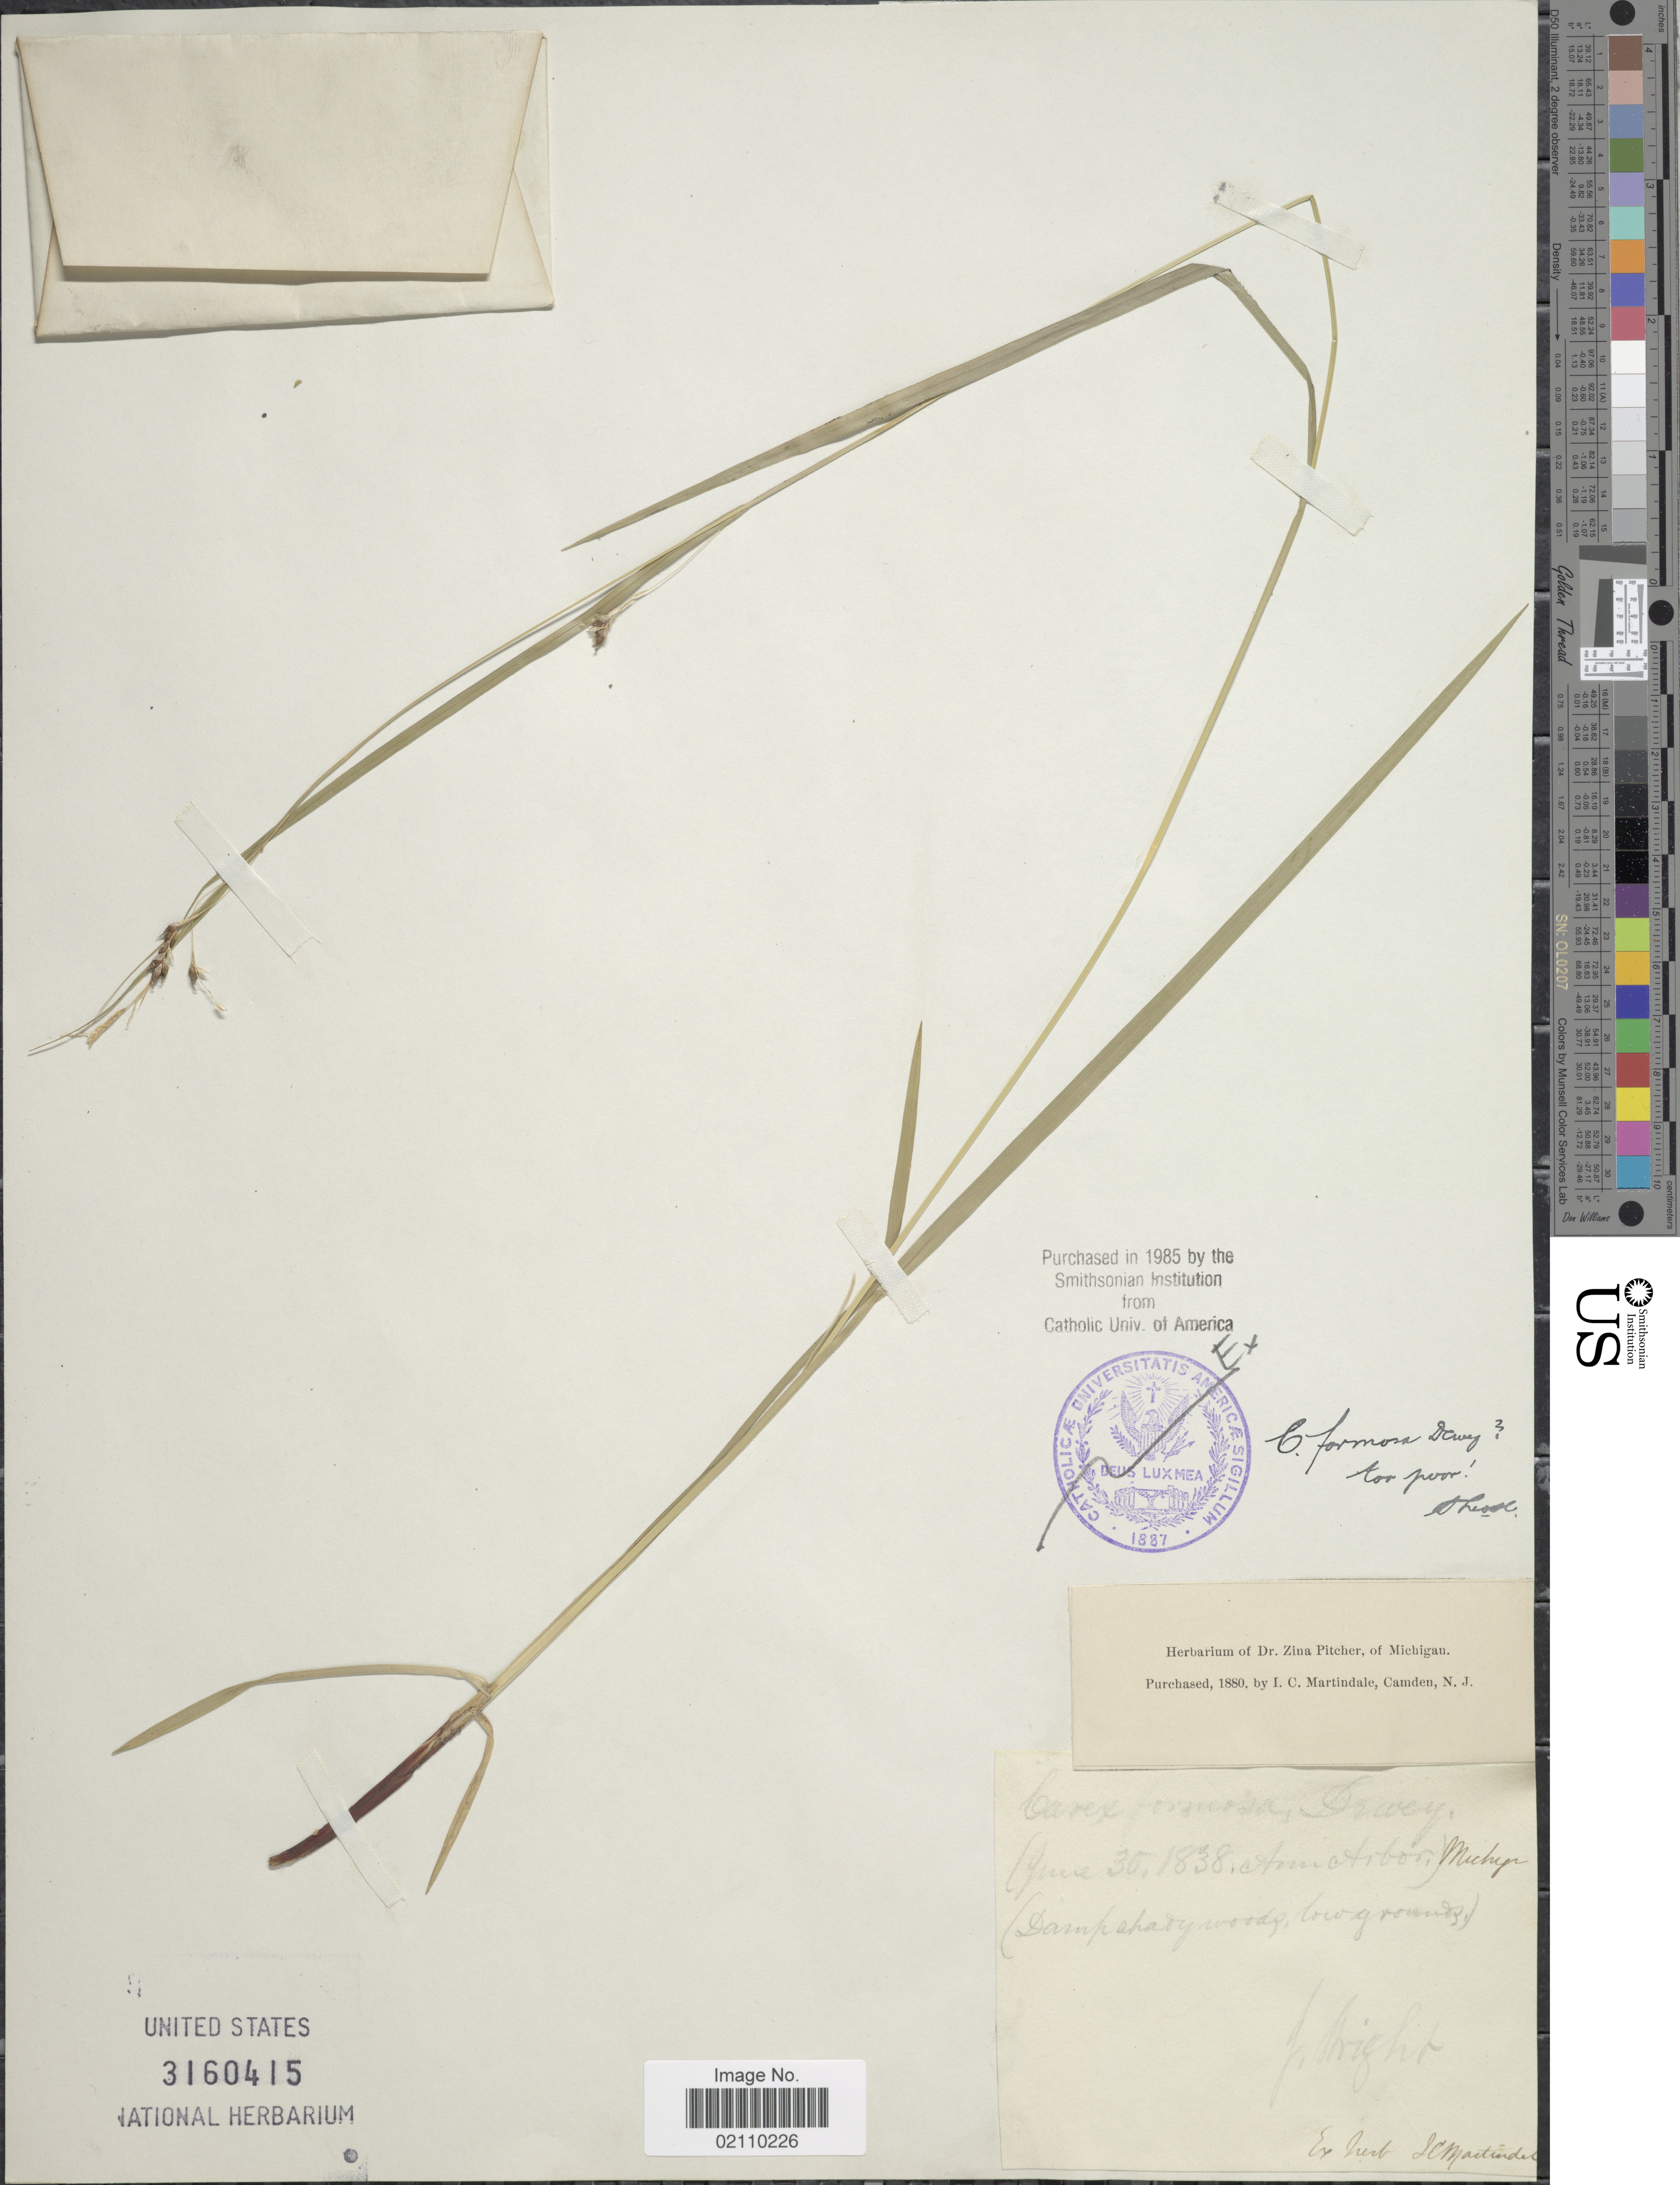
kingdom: Plantae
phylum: Tracheophyta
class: Liliopsida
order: Poales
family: Cyperaceae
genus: Carex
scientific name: Carex formosa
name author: Dewey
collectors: J. Wright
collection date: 1838-06-30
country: United States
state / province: Michigan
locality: Damp shady woods, low grounds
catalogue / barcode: US 3160415